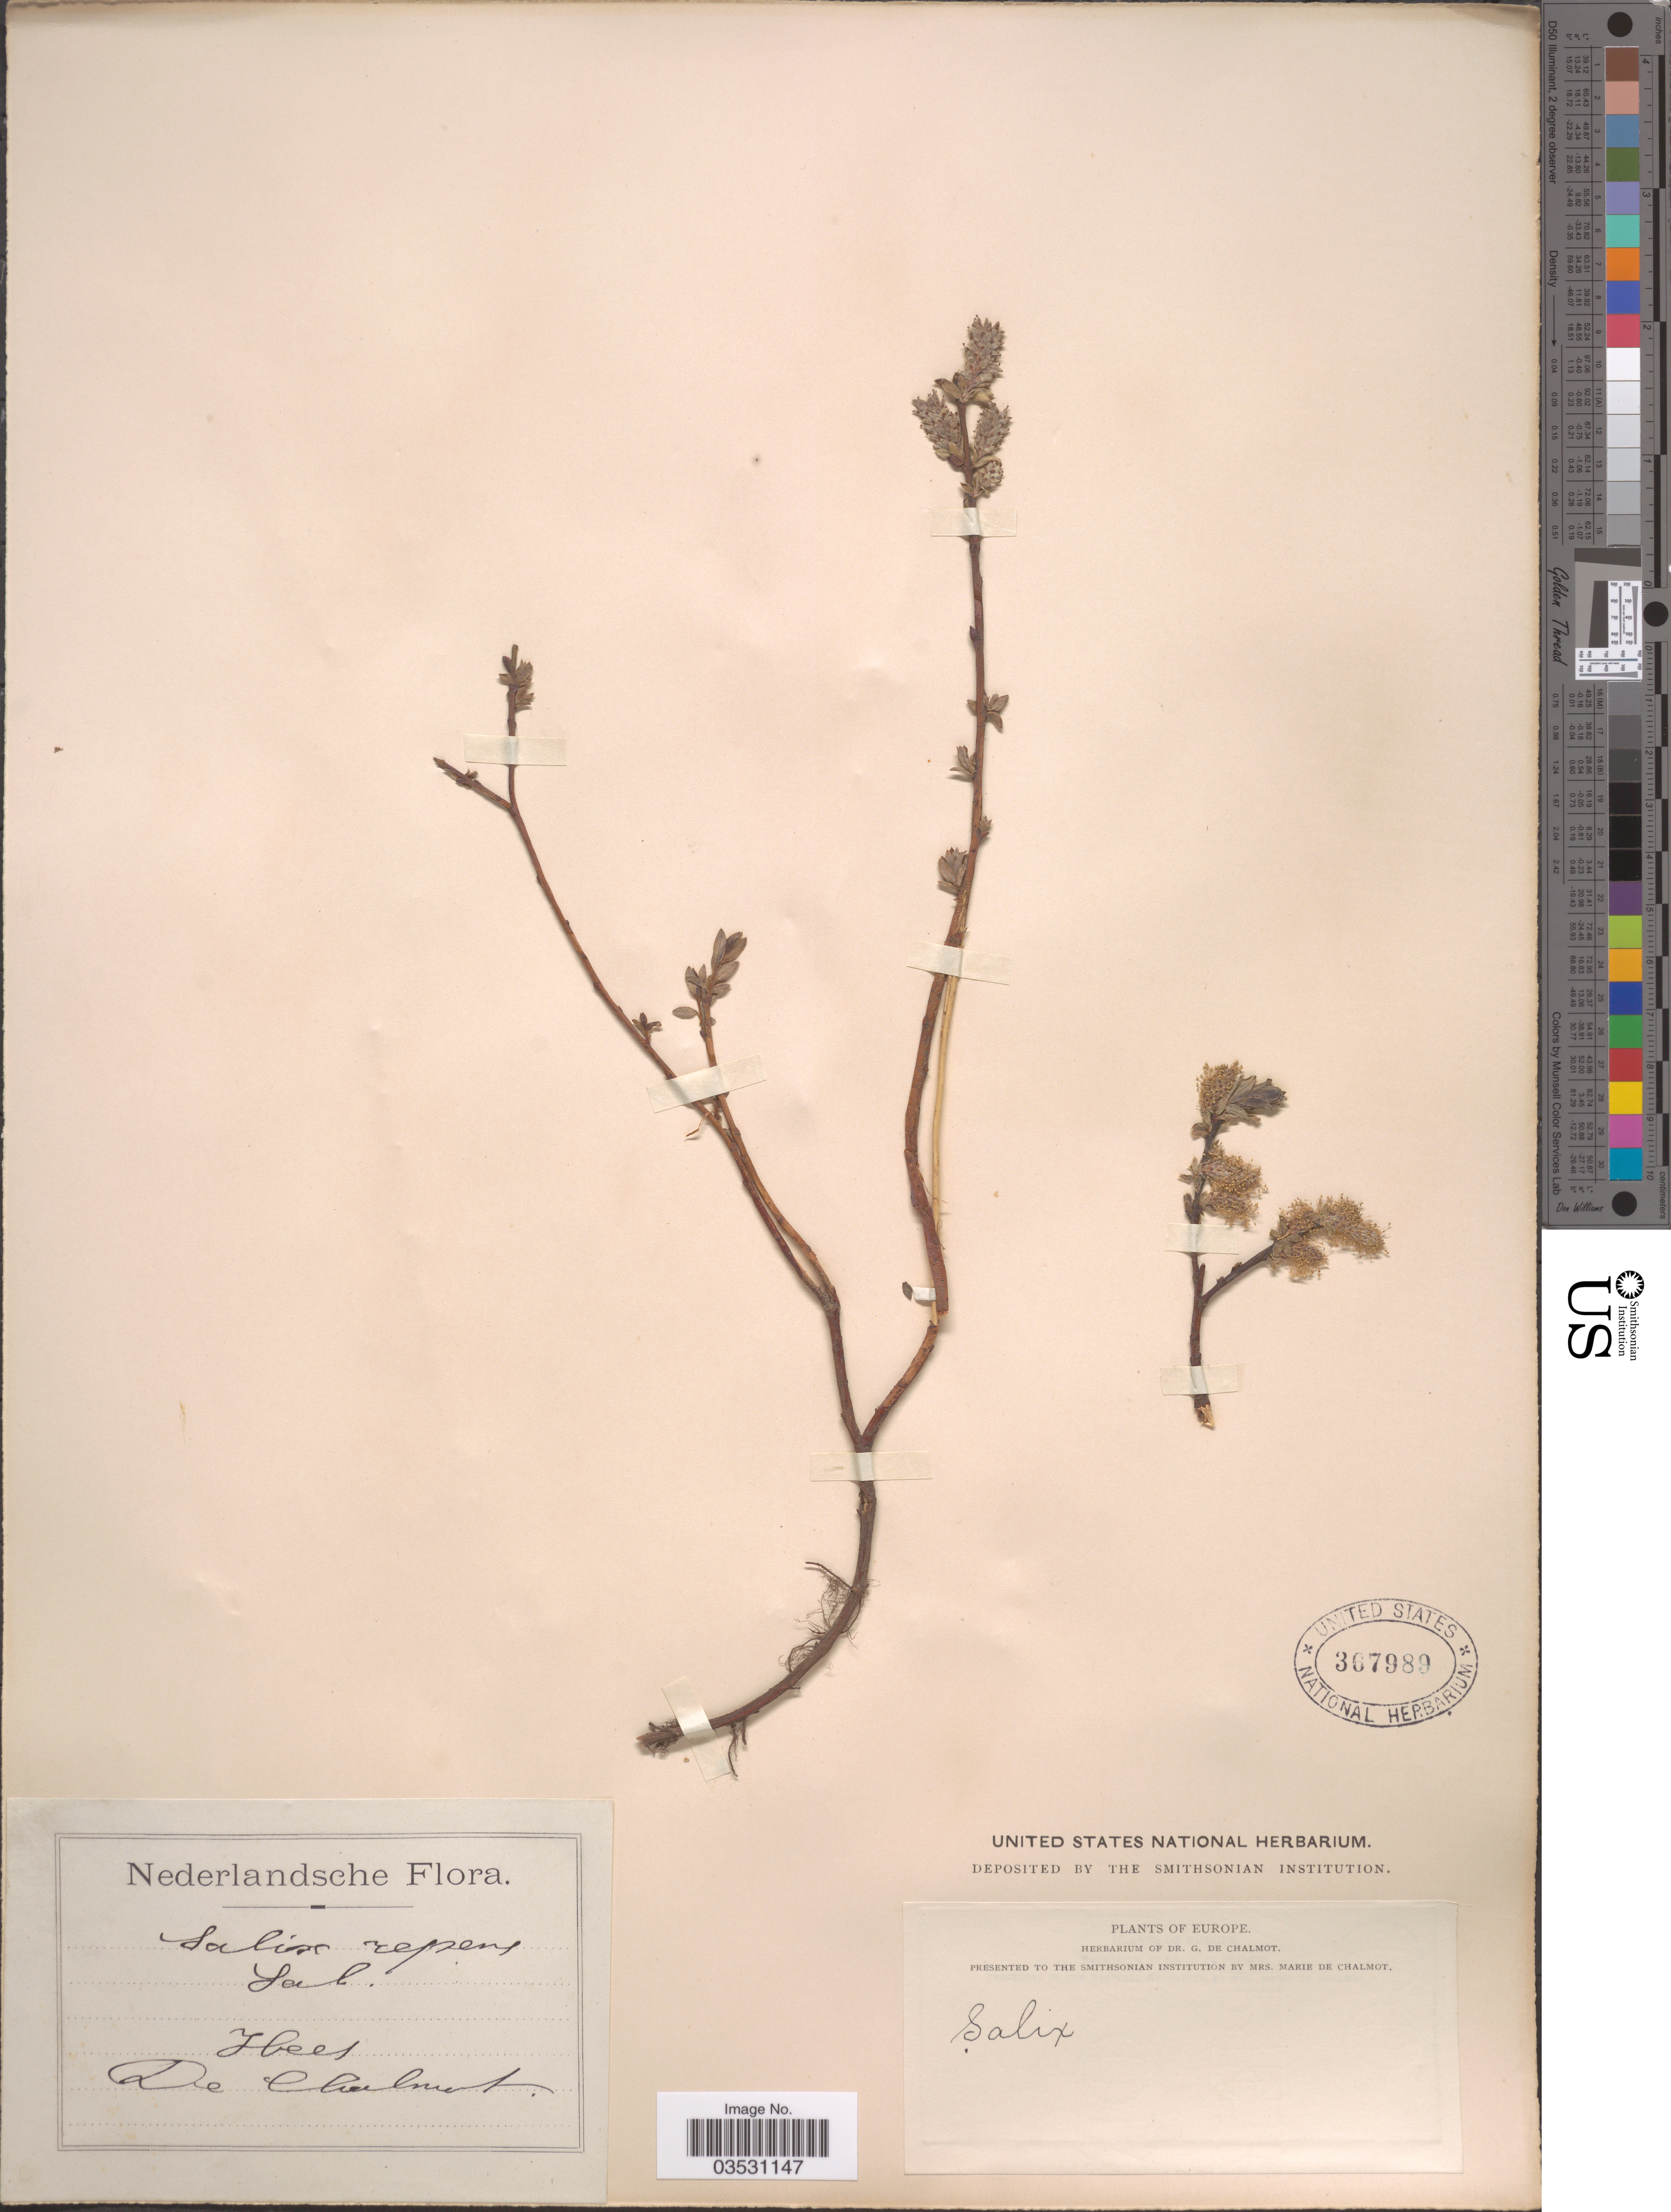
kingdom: Plantae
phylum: Tracheophyta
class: Magnoliopsida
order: Malpighiales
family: Salicaceae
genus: Salix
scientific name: Salix repens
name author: L.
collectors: G. de Chalmot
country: Netherlands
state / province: Drenthe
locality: Hees.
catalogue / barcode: US 367989